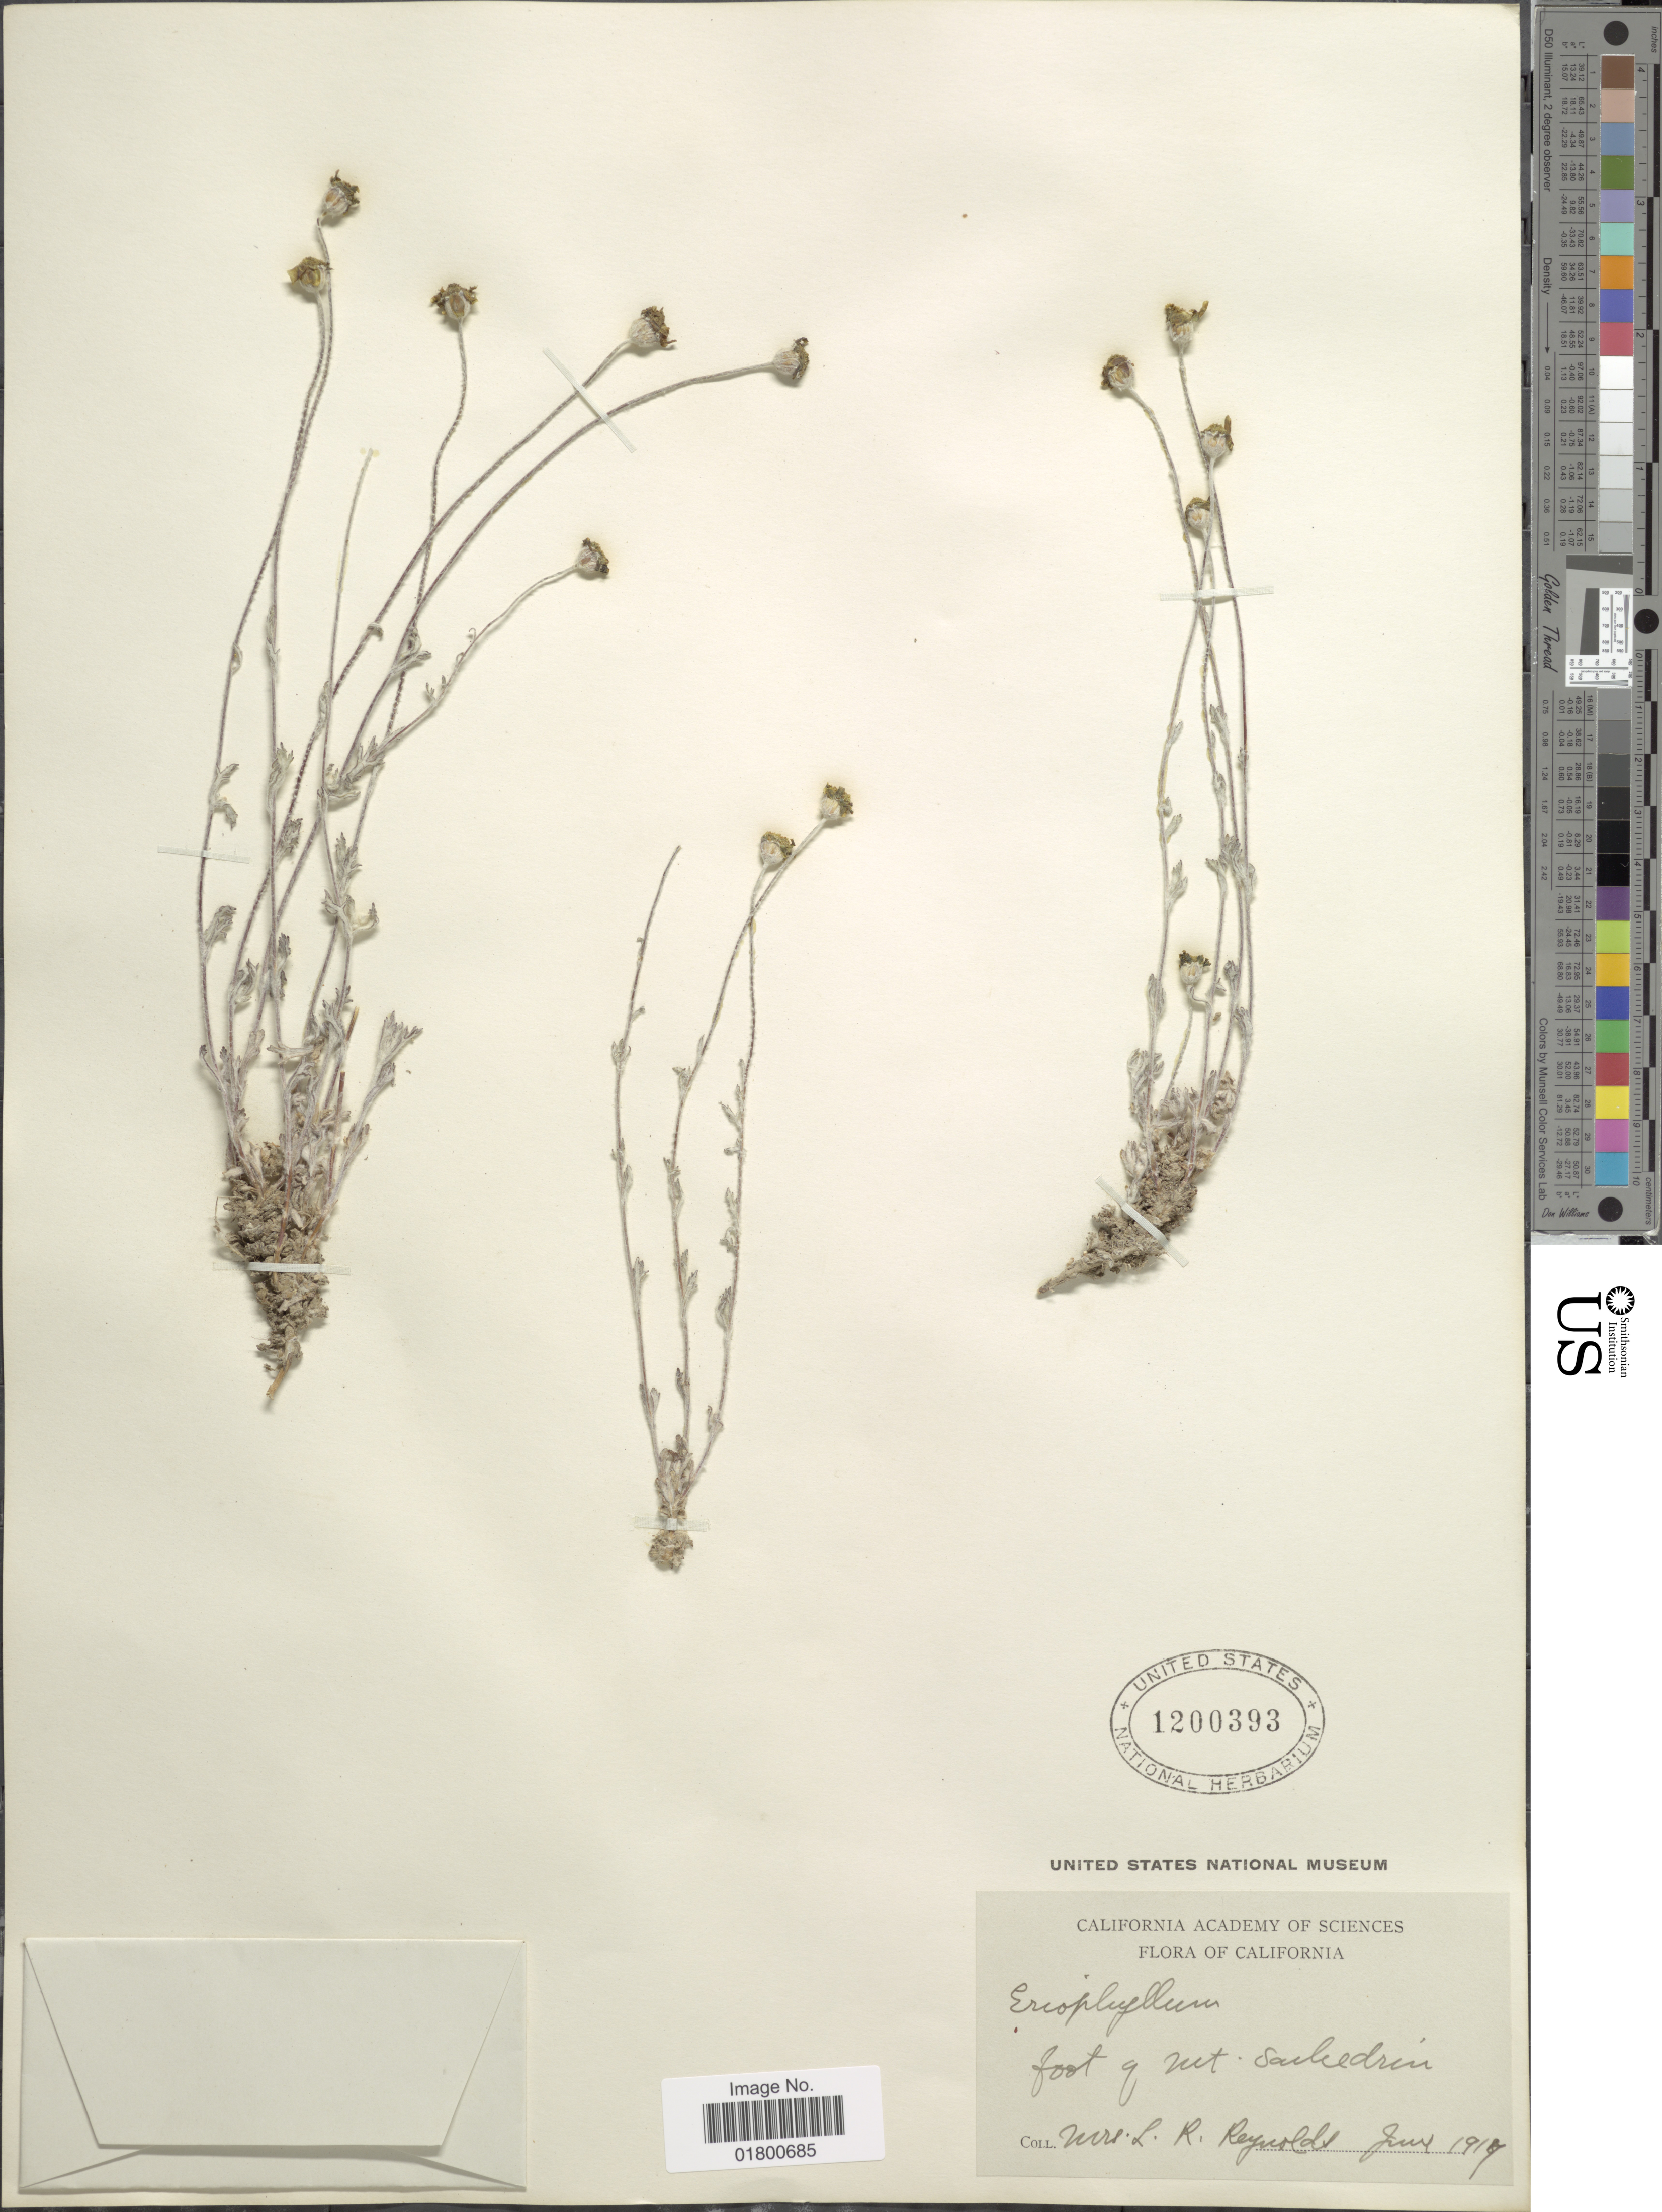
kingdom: Plantae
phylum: Tracheophyta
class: Magnoliopsida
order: Asterales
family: Asteraceae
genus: Eriophyllum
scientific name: Eriophyllum sp.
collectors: L. Reynolds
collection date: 1919-06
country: United States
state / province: California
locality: Foot of Mt. Sanhedrin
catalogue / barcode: US 1200393